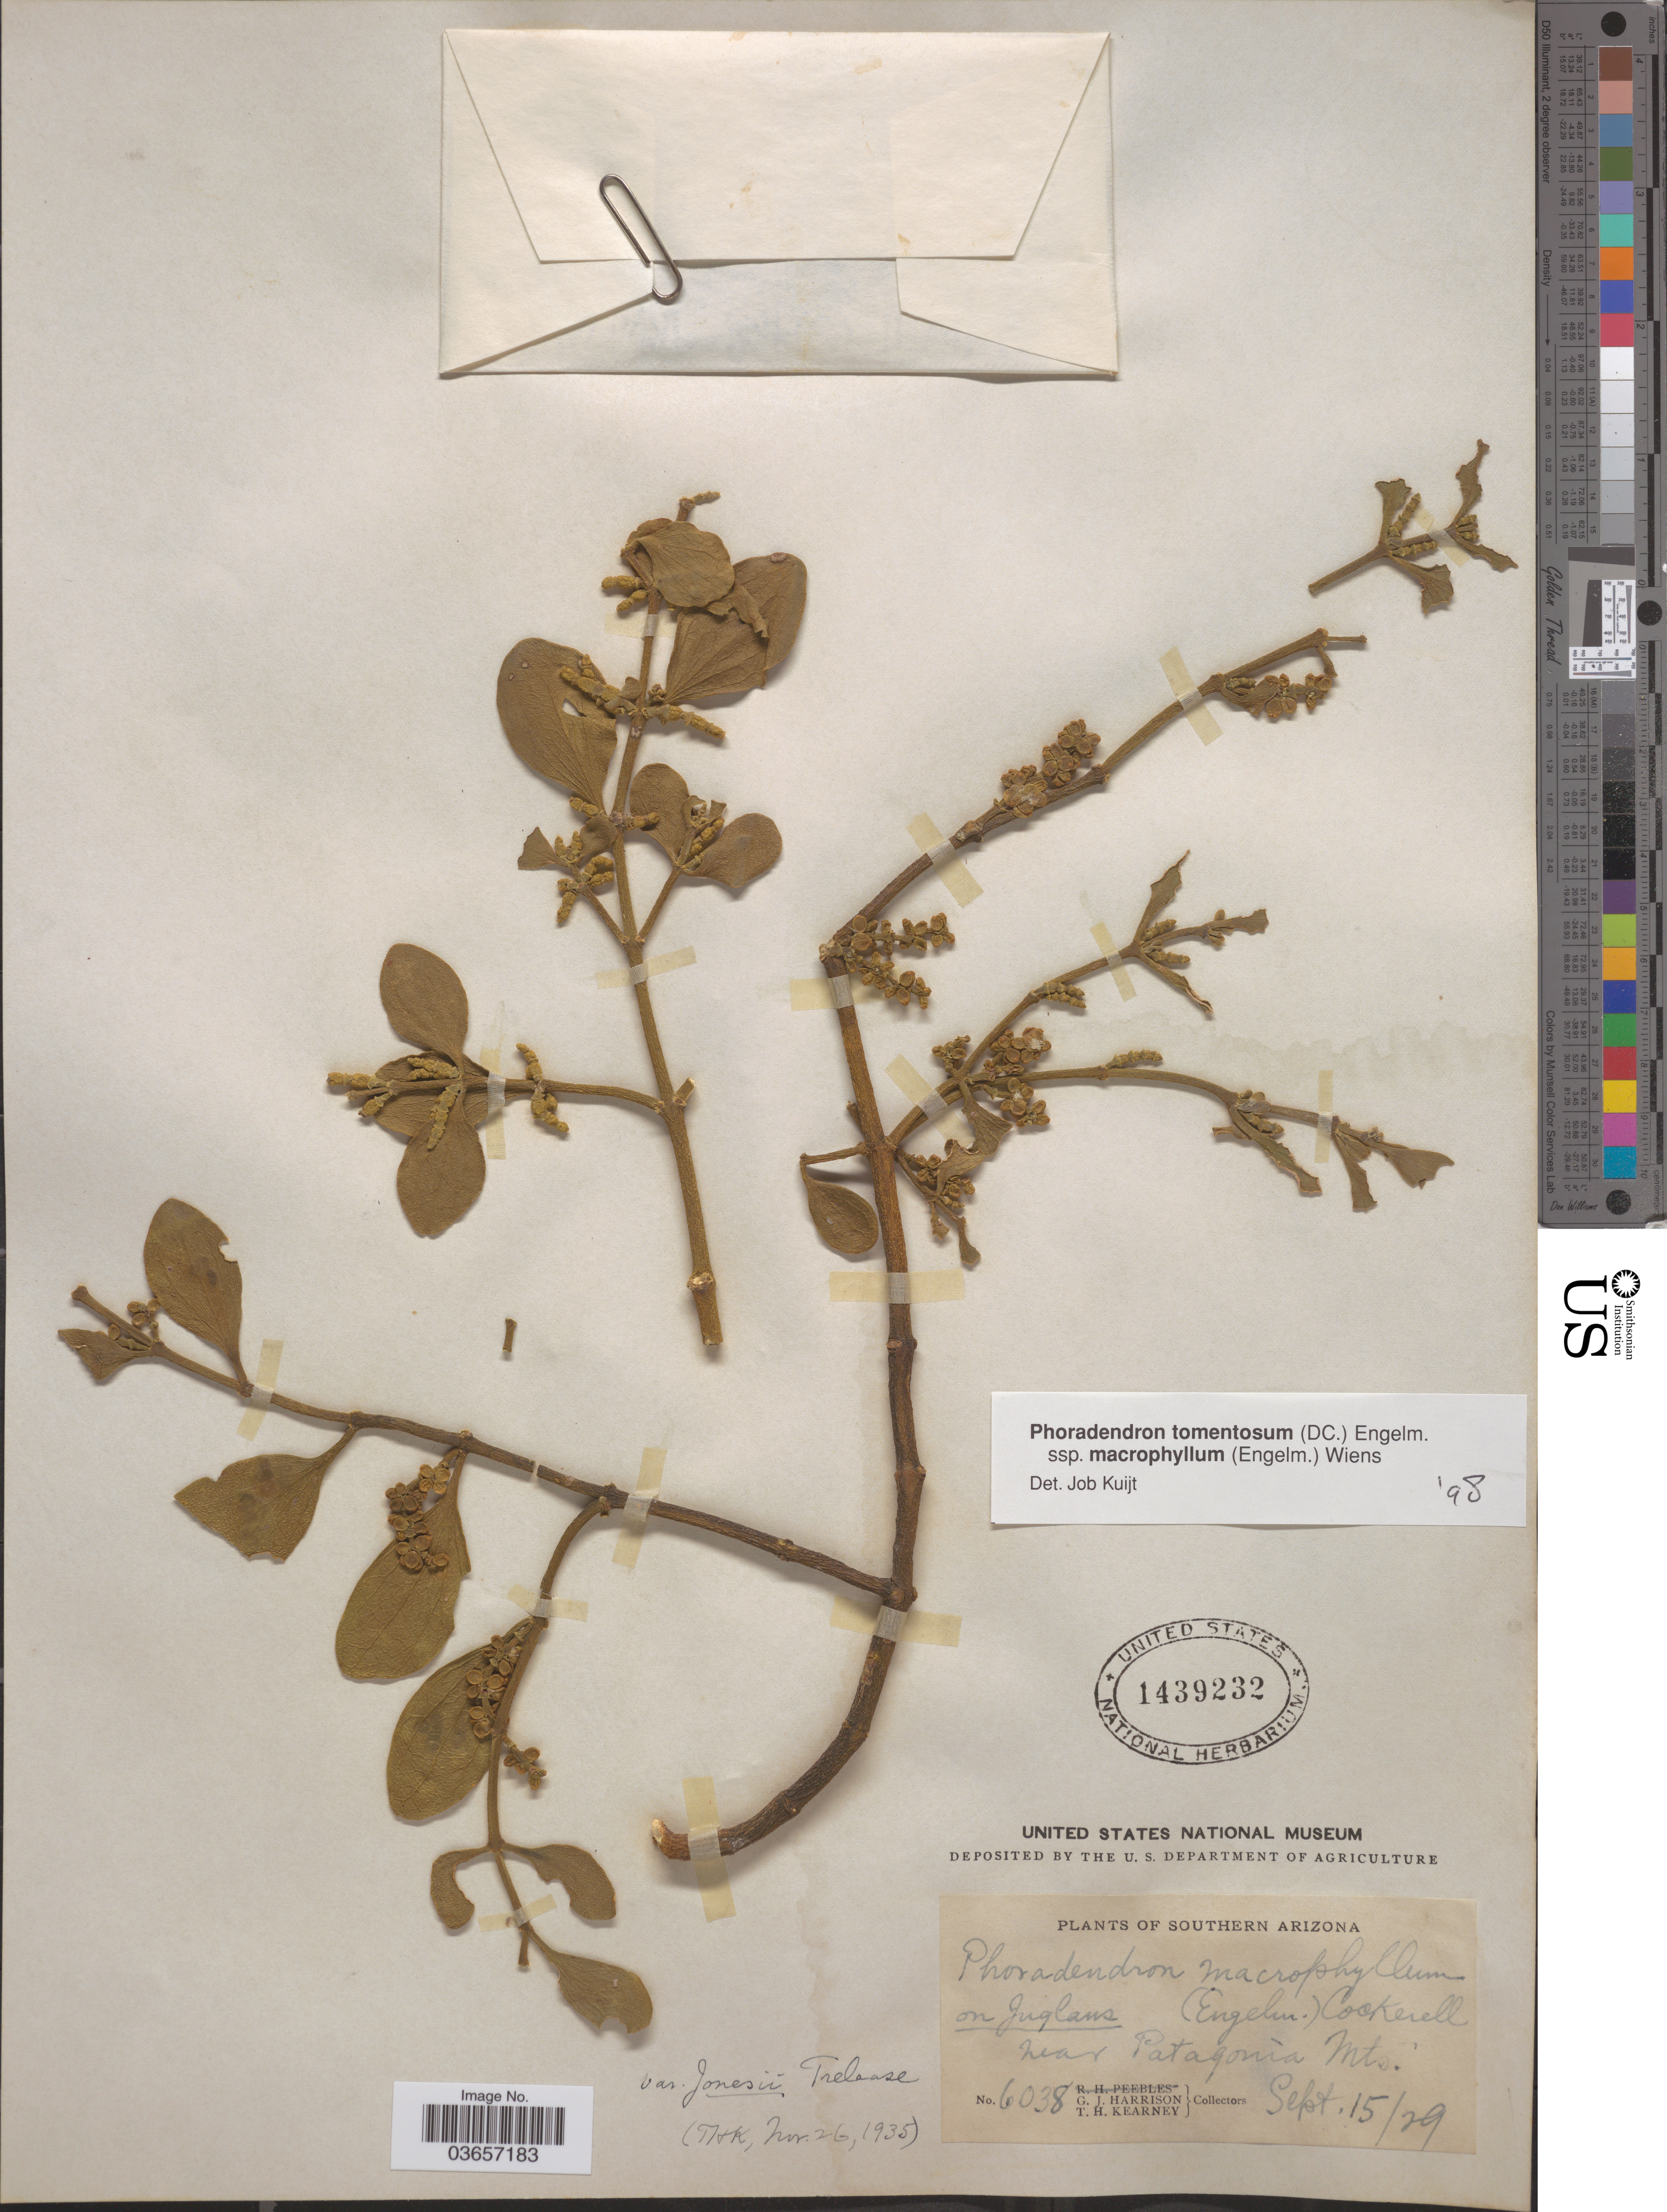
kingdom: Plantae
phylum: Tracheophyta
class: Magnoliopsida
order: Santalales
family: Viscaceae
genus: Phoradendron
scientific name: Phoradendron tomentosum subsp. macrophyllum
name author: DC.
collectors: G. J. Harrison & T. H. Kearney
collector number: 6038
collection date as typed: Transcribed d/m/y: 15/9/29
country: United States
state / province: Arizona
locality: Southern Arizona. Near Patagonia Mts.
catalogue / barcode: US 1439232